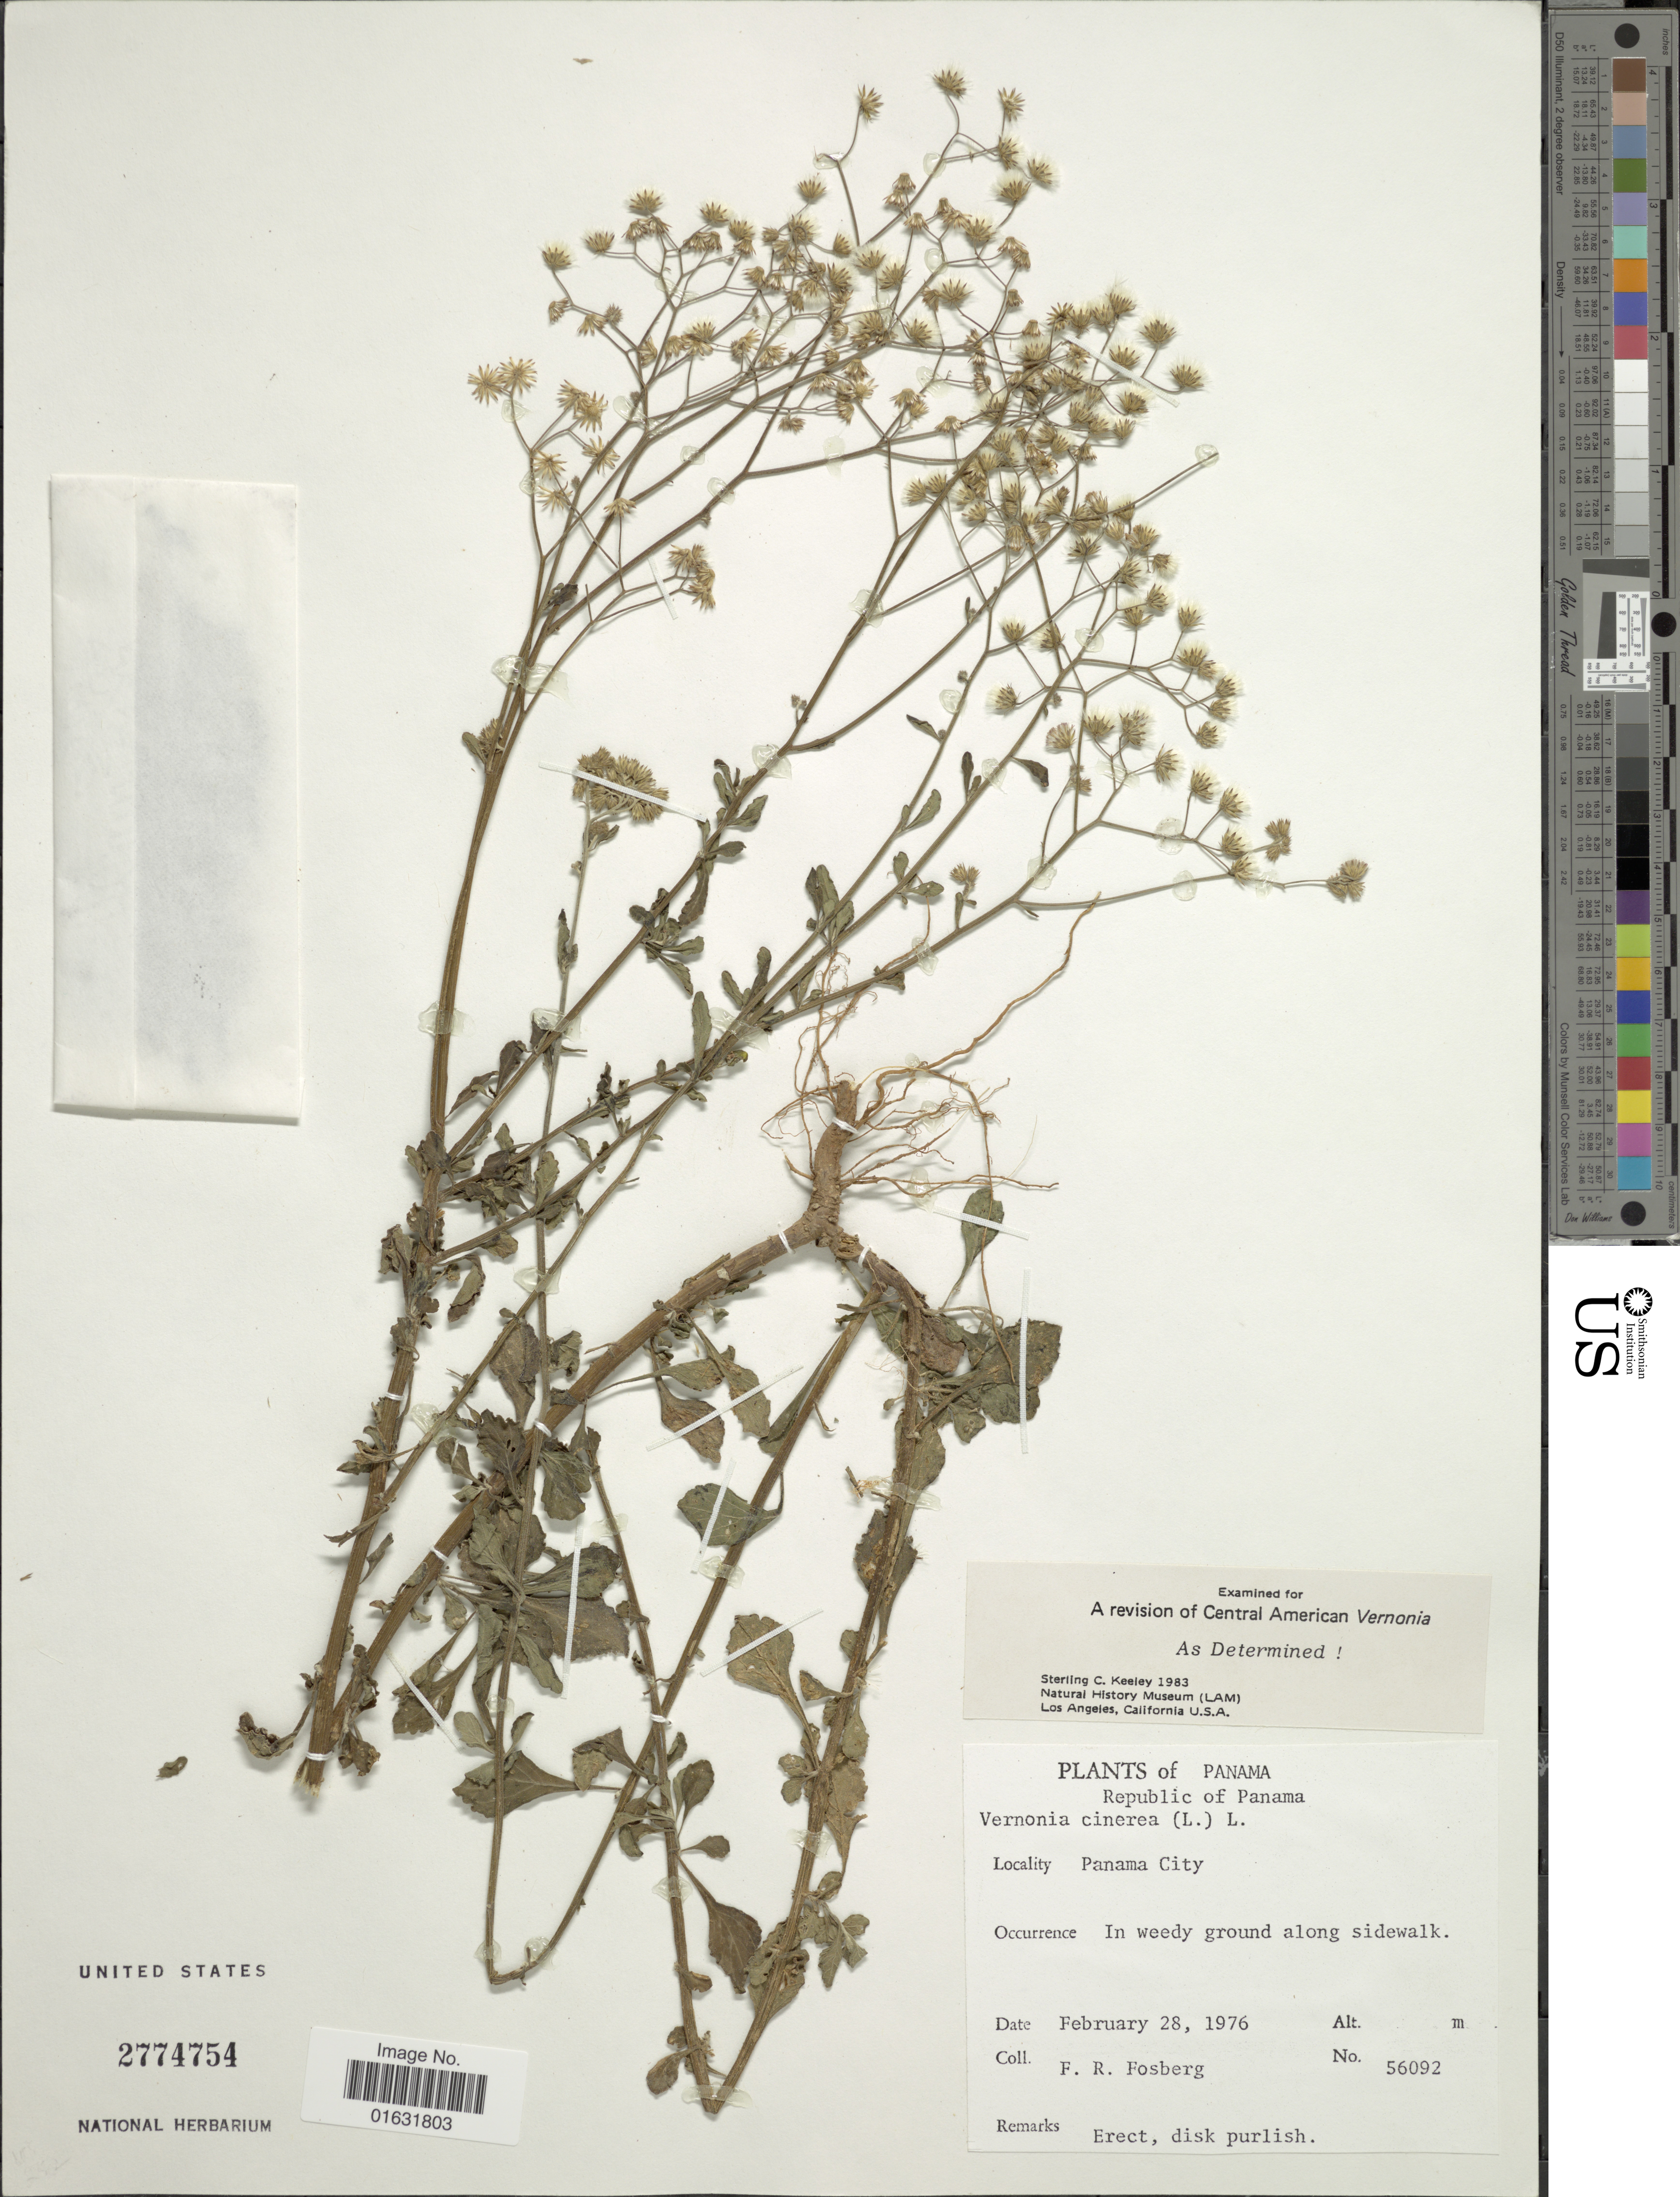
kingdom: Plantae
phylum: Tracheophyta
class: Magnoliopsida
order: Asterales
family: Asteraceae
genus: Cyanthillium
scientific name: Cyanthillium cinereum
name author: (L.) H. Rob.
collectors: F. R. Fosberg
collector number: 56092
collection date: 1976-02-28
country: Panama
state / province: Panamá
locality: Panama City, in weedy ground along sidewalk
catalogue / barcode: US 2774754